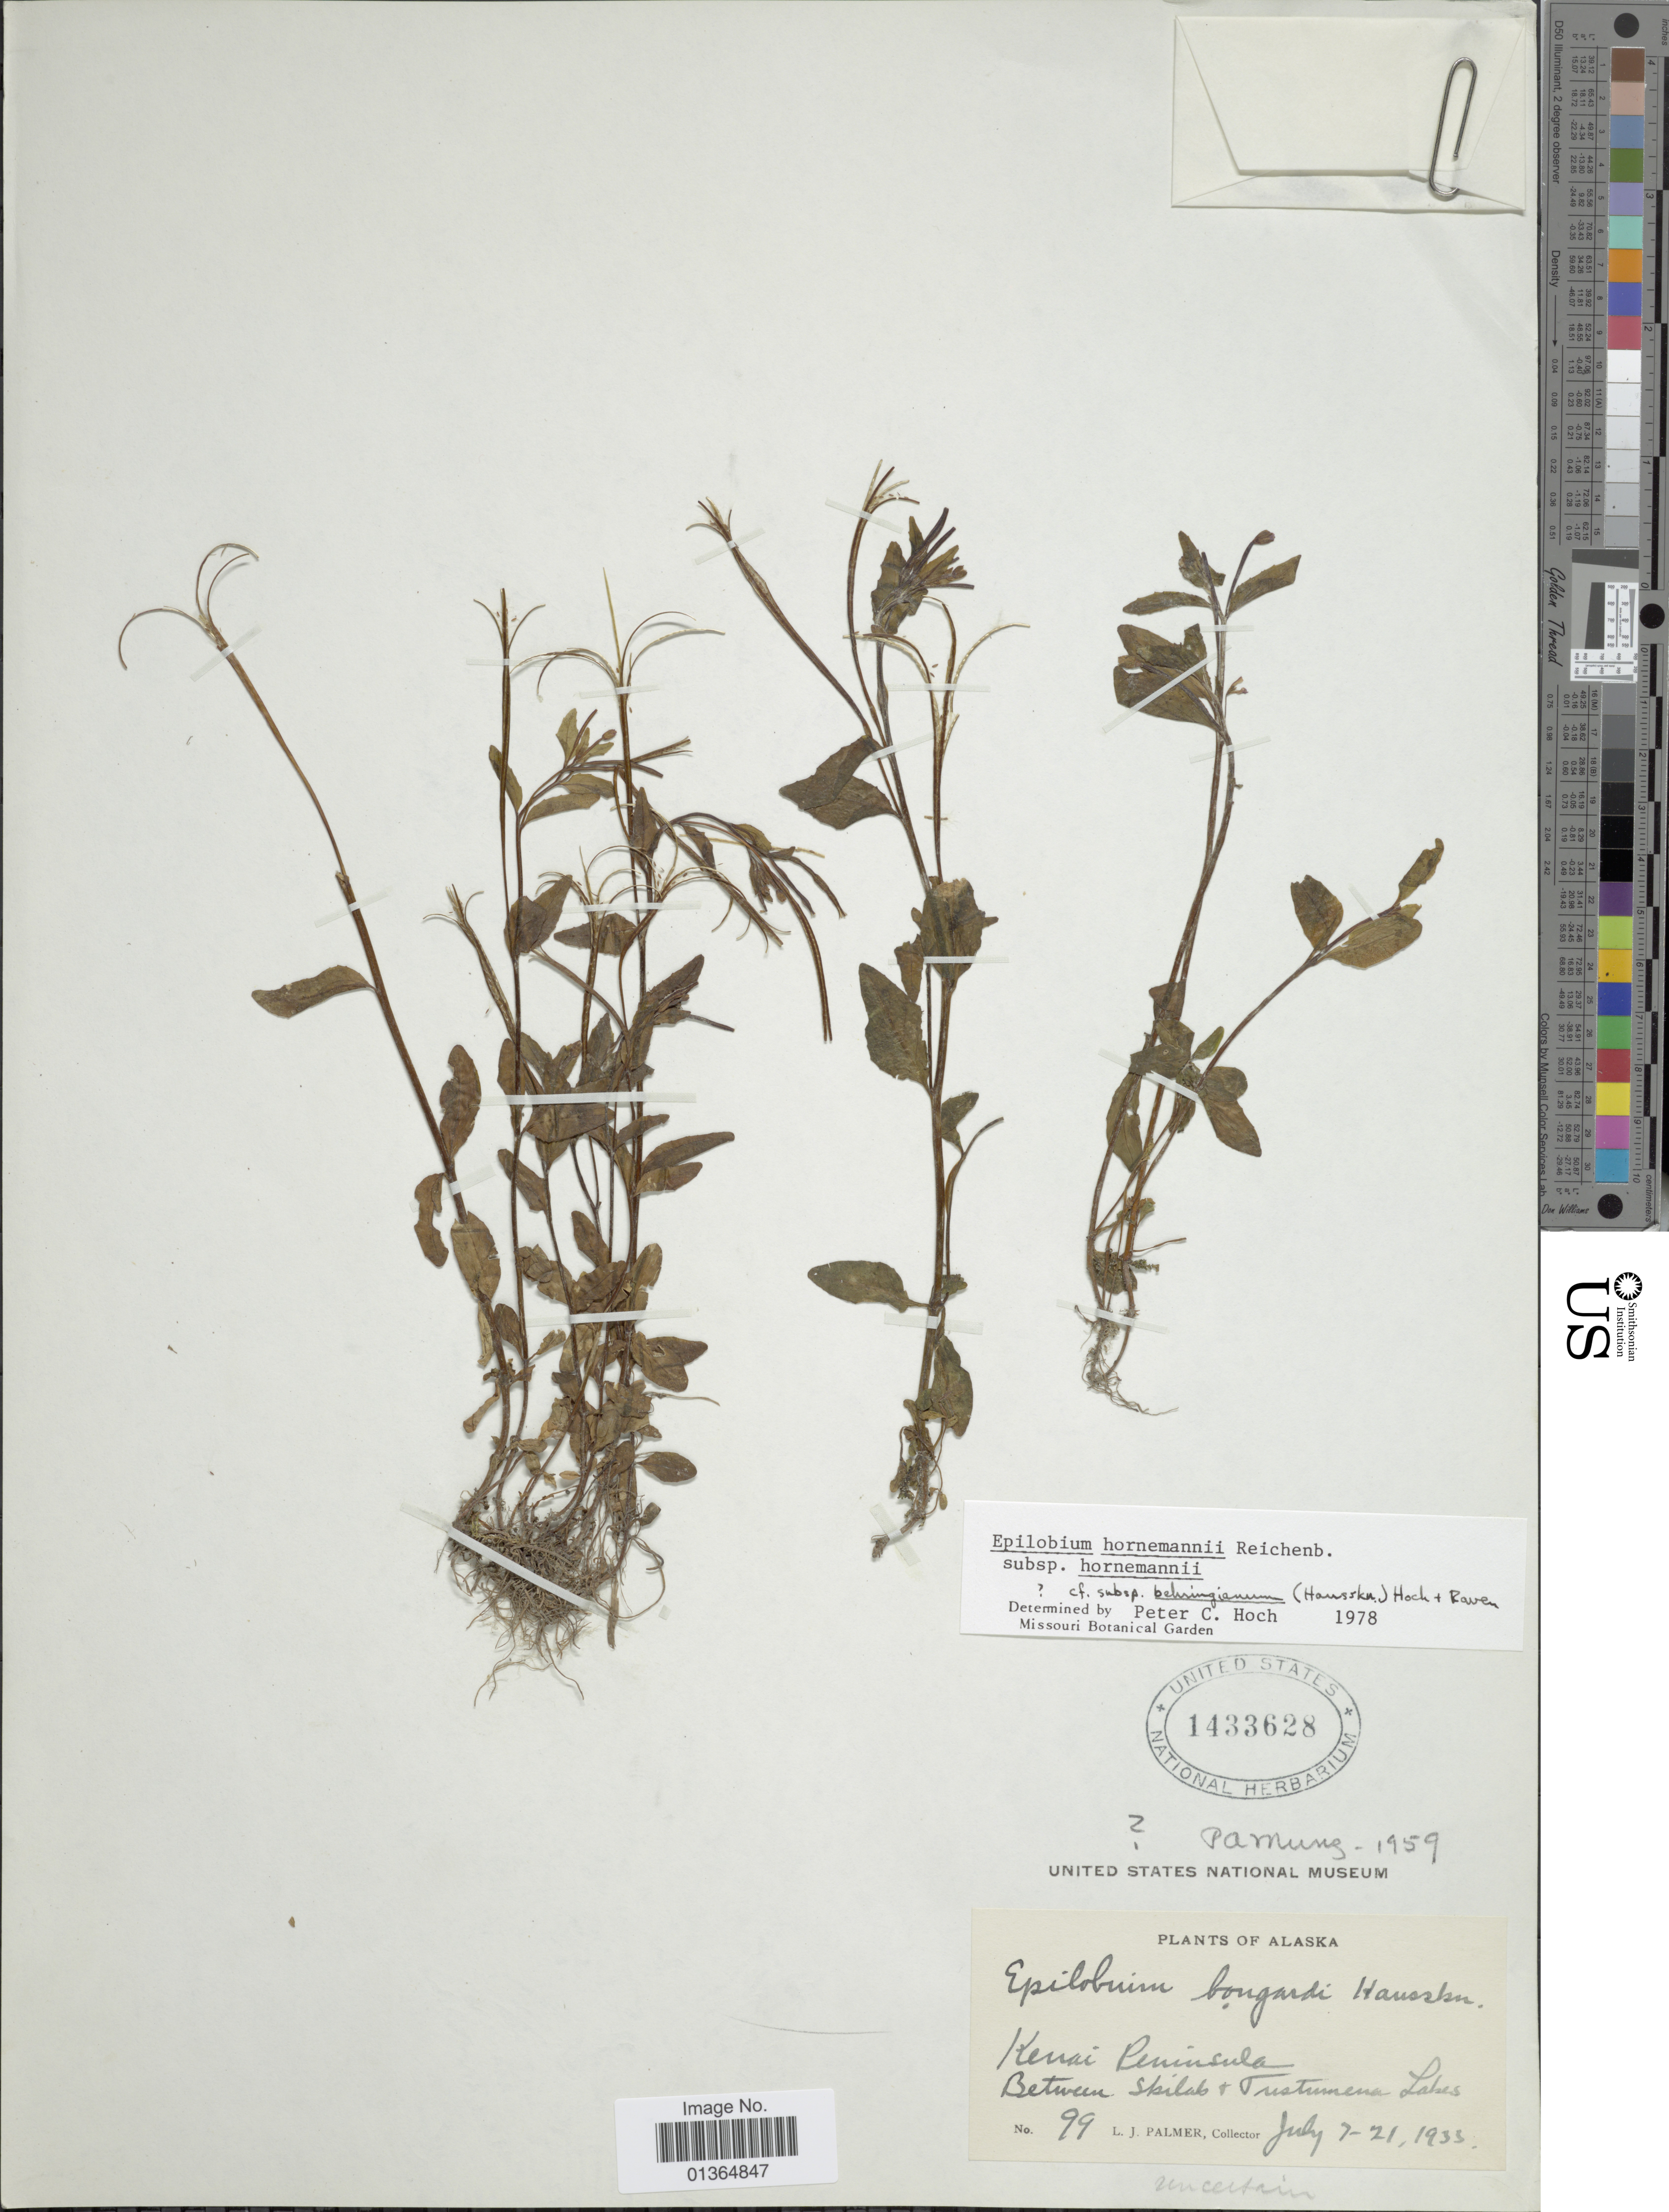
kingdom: Plantae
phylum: Tracheophyta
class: Magnoliopsida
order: Myrtales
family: Onagraceae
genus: Epilobium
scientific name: Epilobium hornemannii subsp. hornemannii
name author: Rchb.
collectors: L. J. Palmer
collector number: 99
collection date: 1933-07-07/1933-07-21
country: United States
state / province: Alaska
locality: Kenai Peninsula. Between Skilak & Tustumena Lakes.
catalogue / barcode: US 1433628